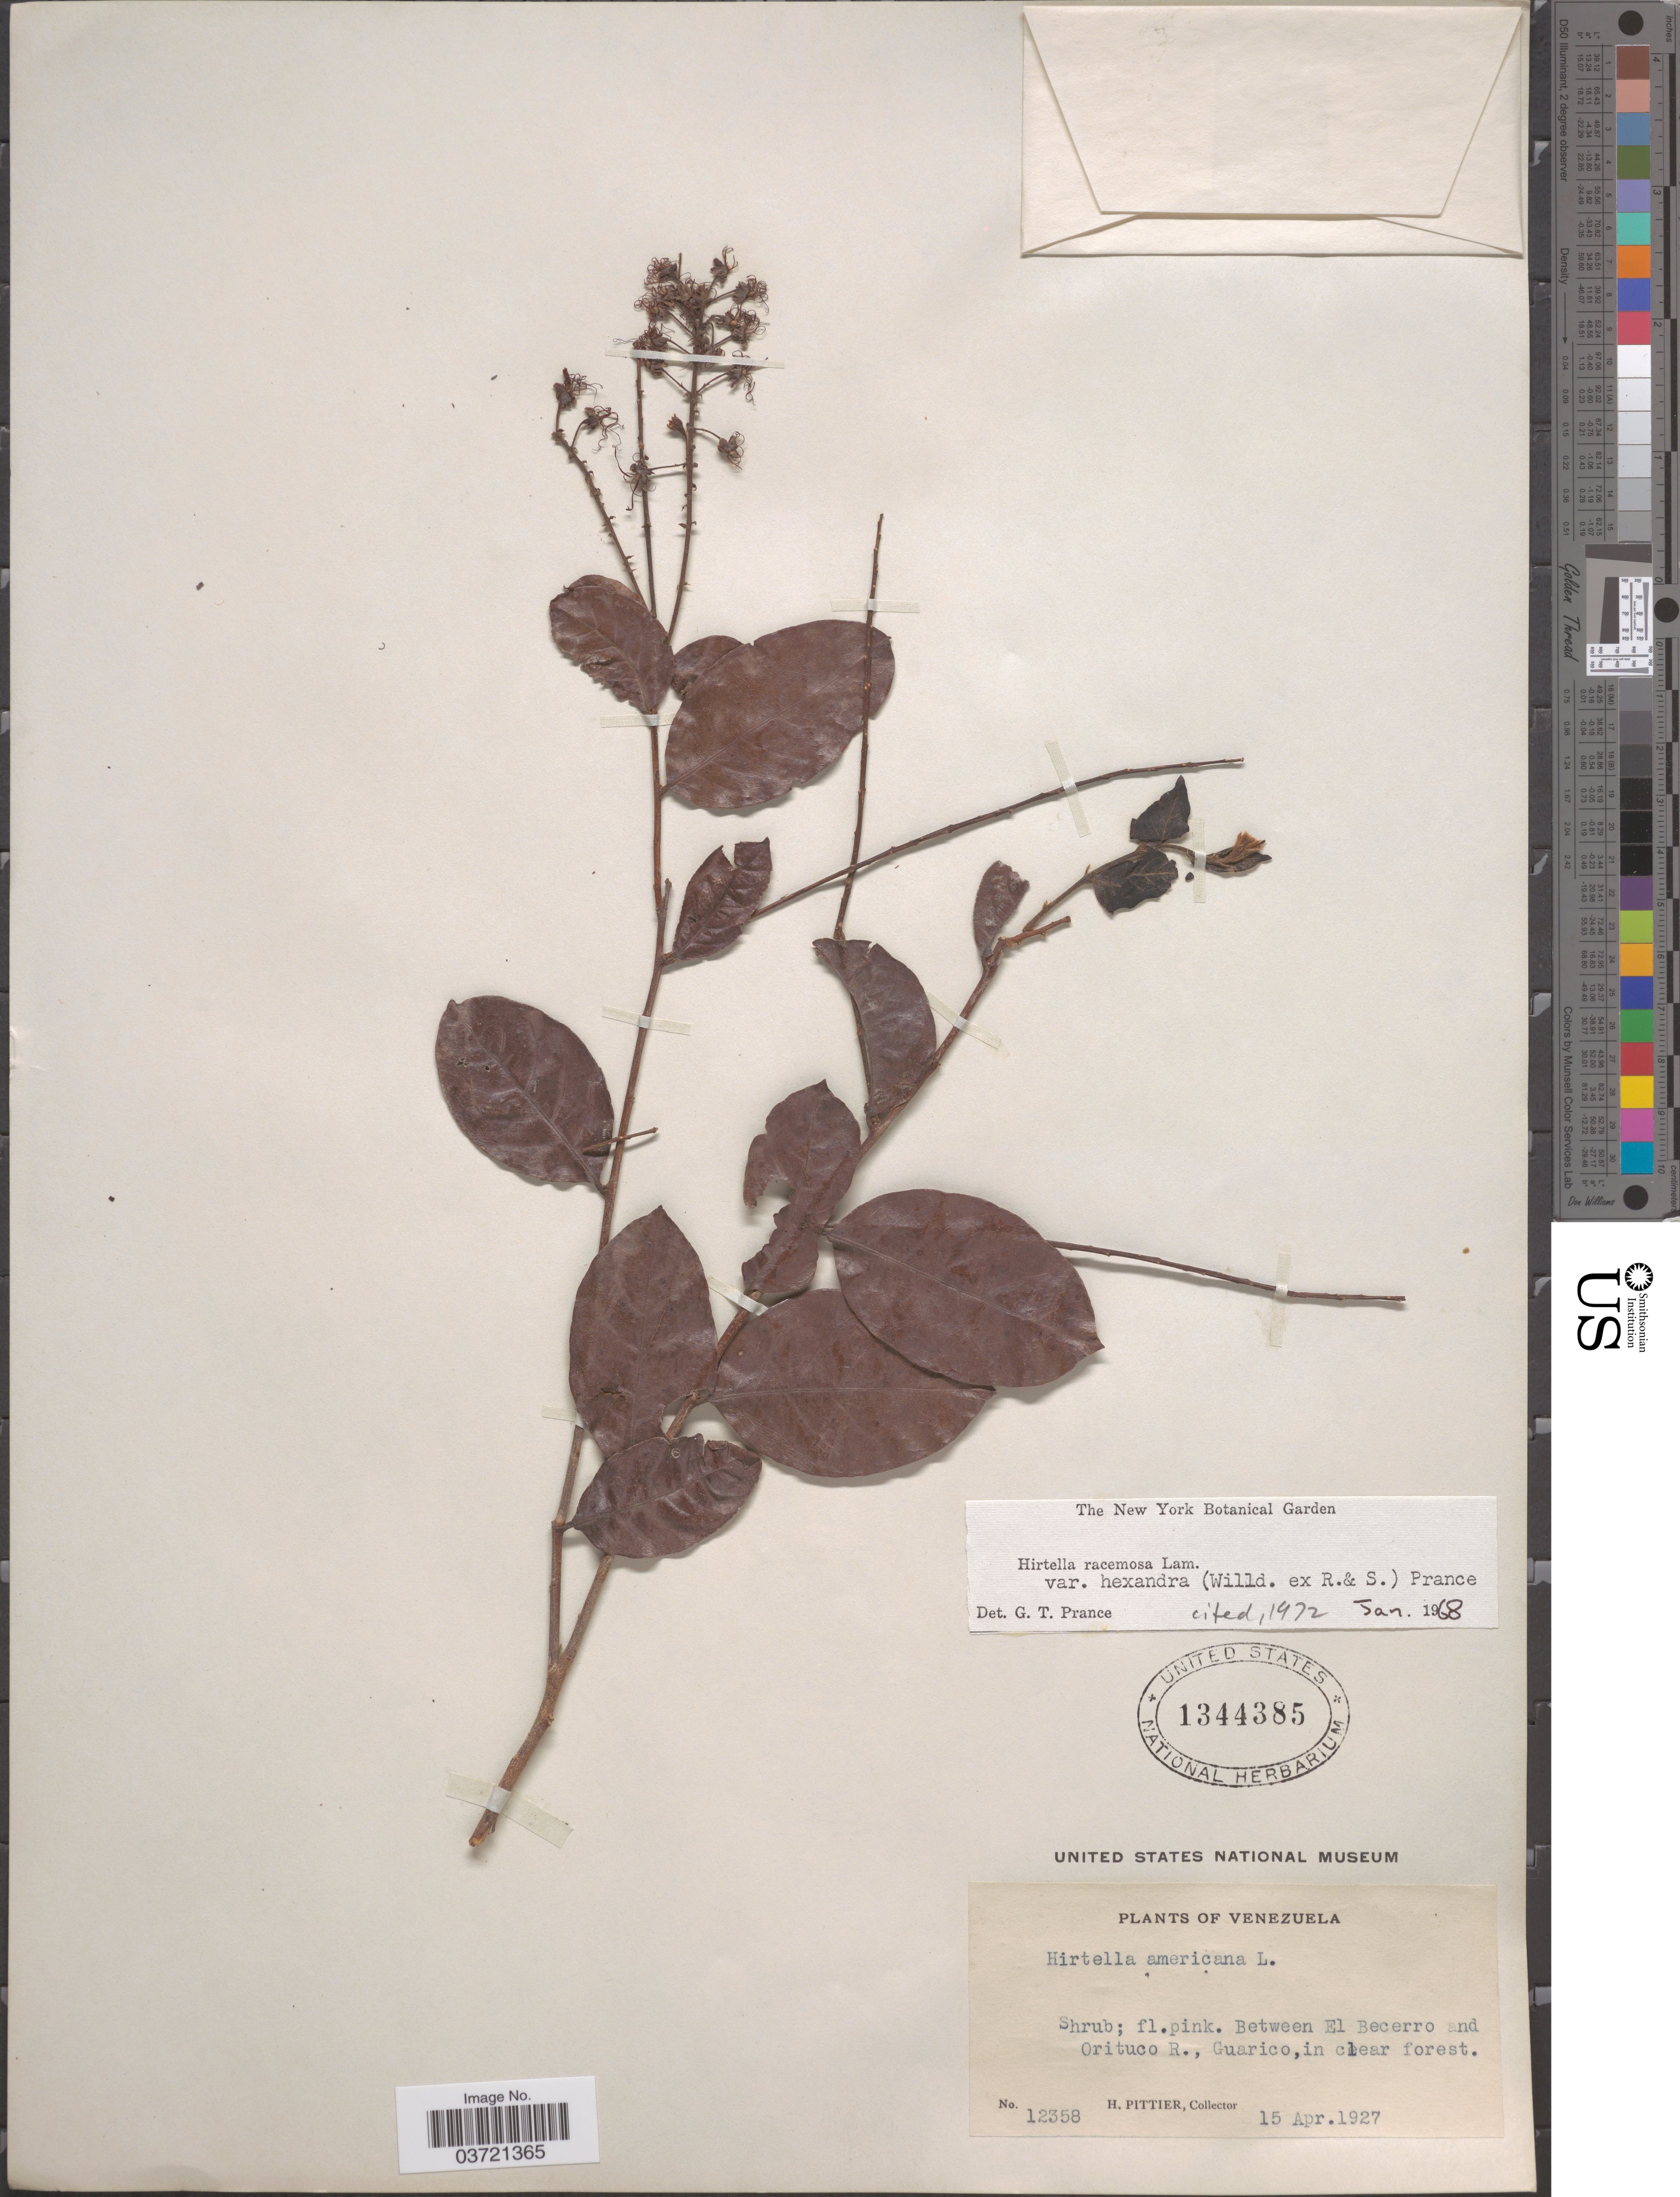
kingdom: Plantae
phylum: Tracheophyta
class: Magnoliopsida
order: Malpighiales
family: Chrysobalanaceae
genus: Hirtella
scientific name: Hirtella racemosa var. hexandra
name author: (Willd. ex Roem. & Schult.) Prance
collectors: H. F. Pittier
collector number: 12358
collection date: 1927-04-15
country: Venezuela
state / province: Guarico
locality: Between El Becerro and Orituco R., in clear forest.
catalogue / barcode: US 1344385